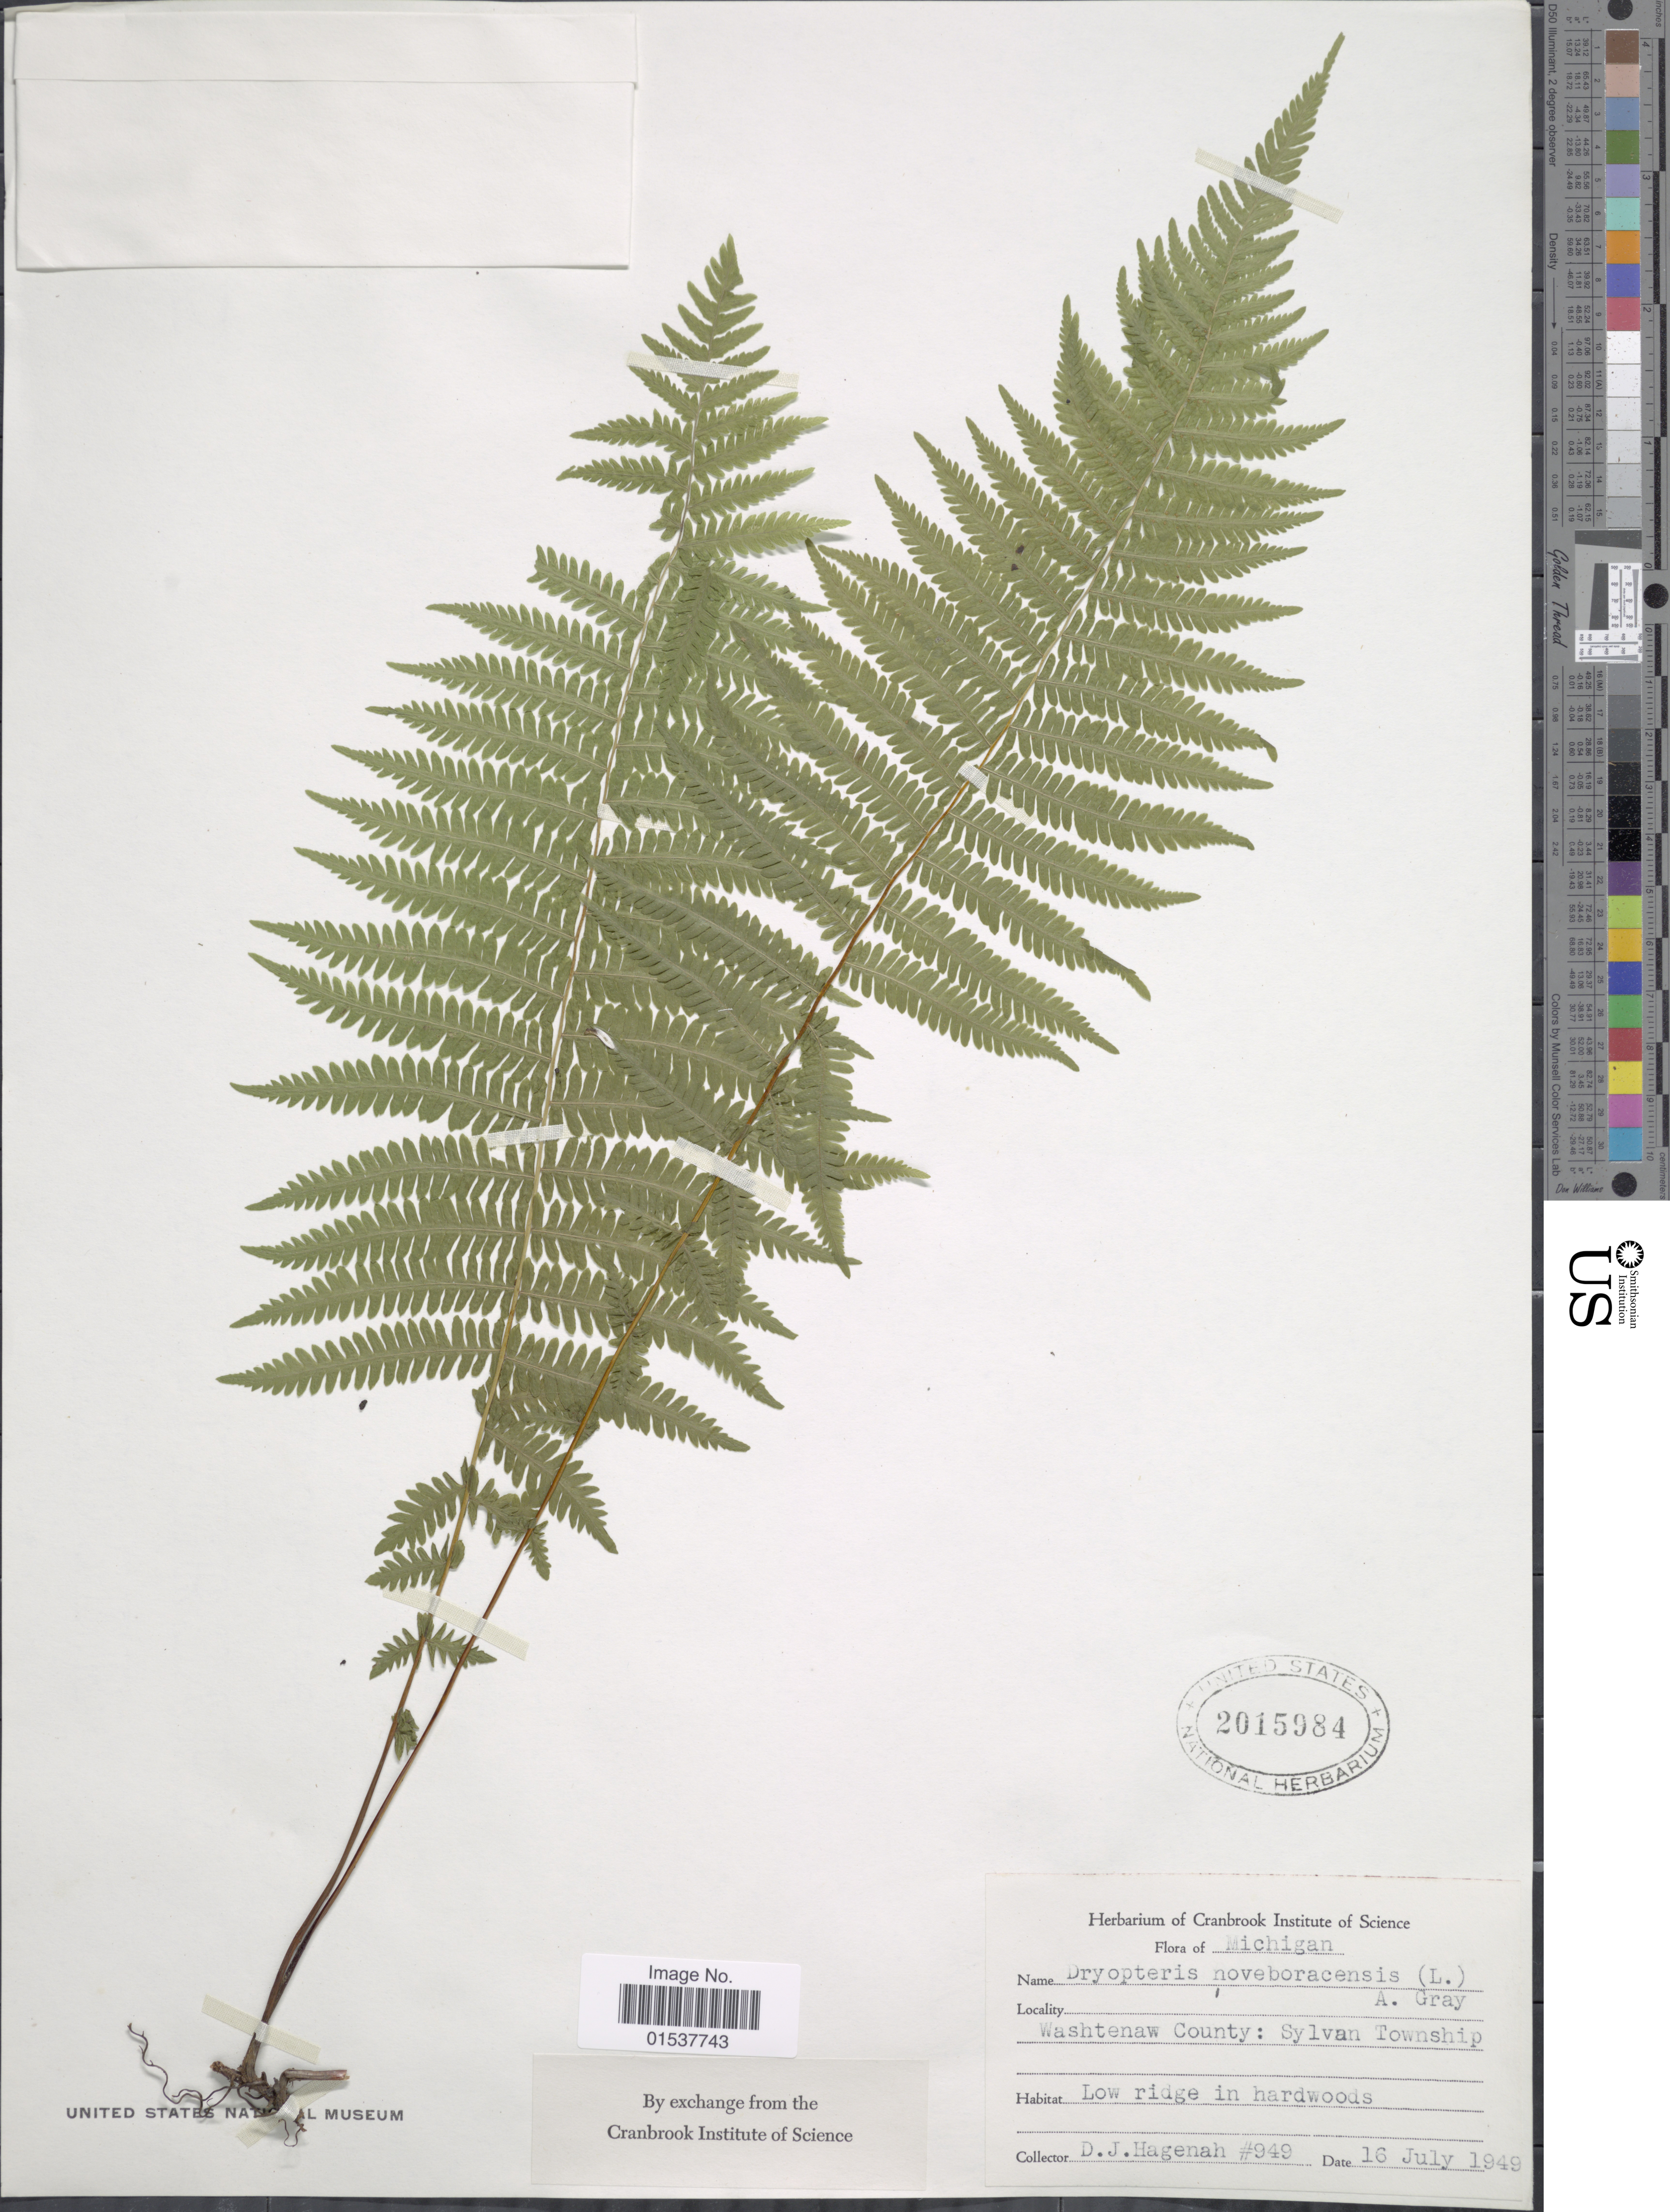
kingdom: Plantae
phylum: Tracheophyta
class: Polypodiopsida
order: Polypodiales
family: Thelypteridaceae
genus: Parathelypteris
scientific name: Parathelypteris noveboracensis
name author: (L.) Ching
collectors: D. Hagenah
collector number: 949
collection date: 1949-07-16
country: United States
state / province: Michigan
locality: Washtenaw County: Sylvan Township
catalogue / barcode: US 2015984